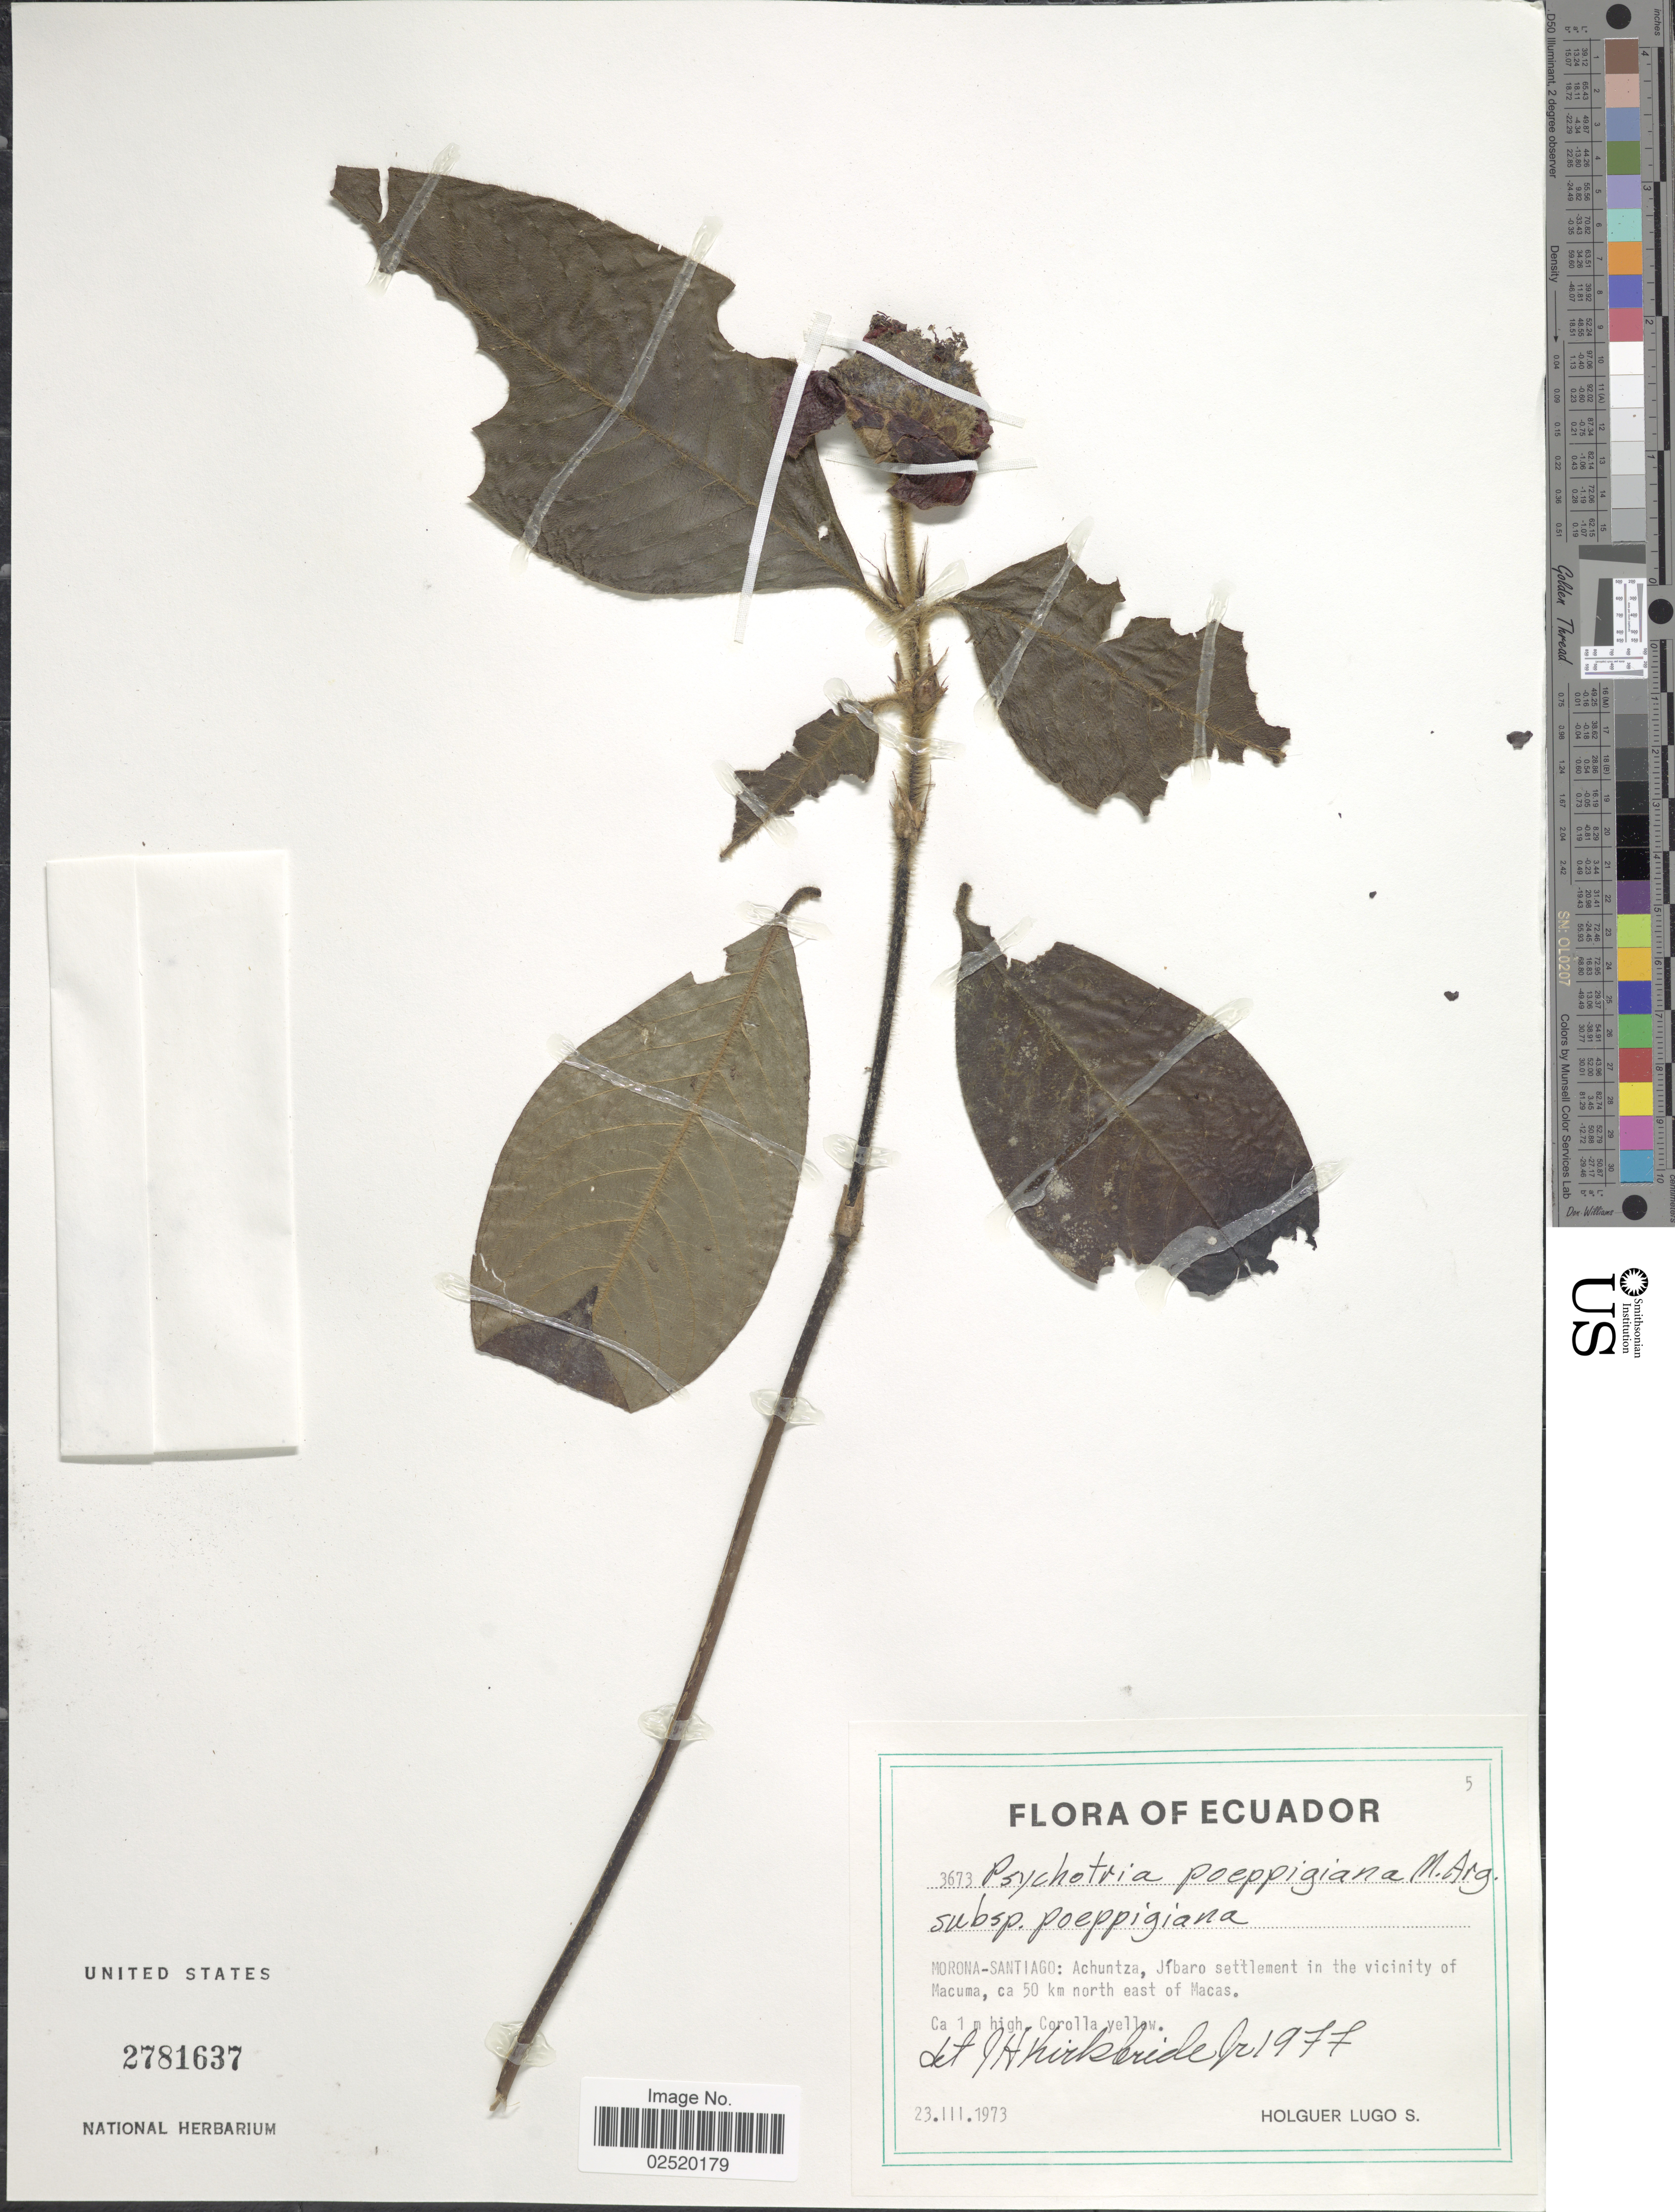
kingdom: Plantae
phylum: Tracheophyta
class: Magnoliopsida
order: Gentianales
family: Rubiaceae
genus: Psychotria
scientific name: Psychotria poeppigiana subsp. poeppigiana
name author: Müll. Arg.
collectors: H. Lugo S.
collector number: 3673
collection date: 1973-03-23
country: Ecuador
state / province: Morona-Santiago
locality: Morono-Santiago: Achuntza, Jibaro settlement in the vicinity of Macuma, 50 km north east of Macas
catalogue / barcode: US 2781637